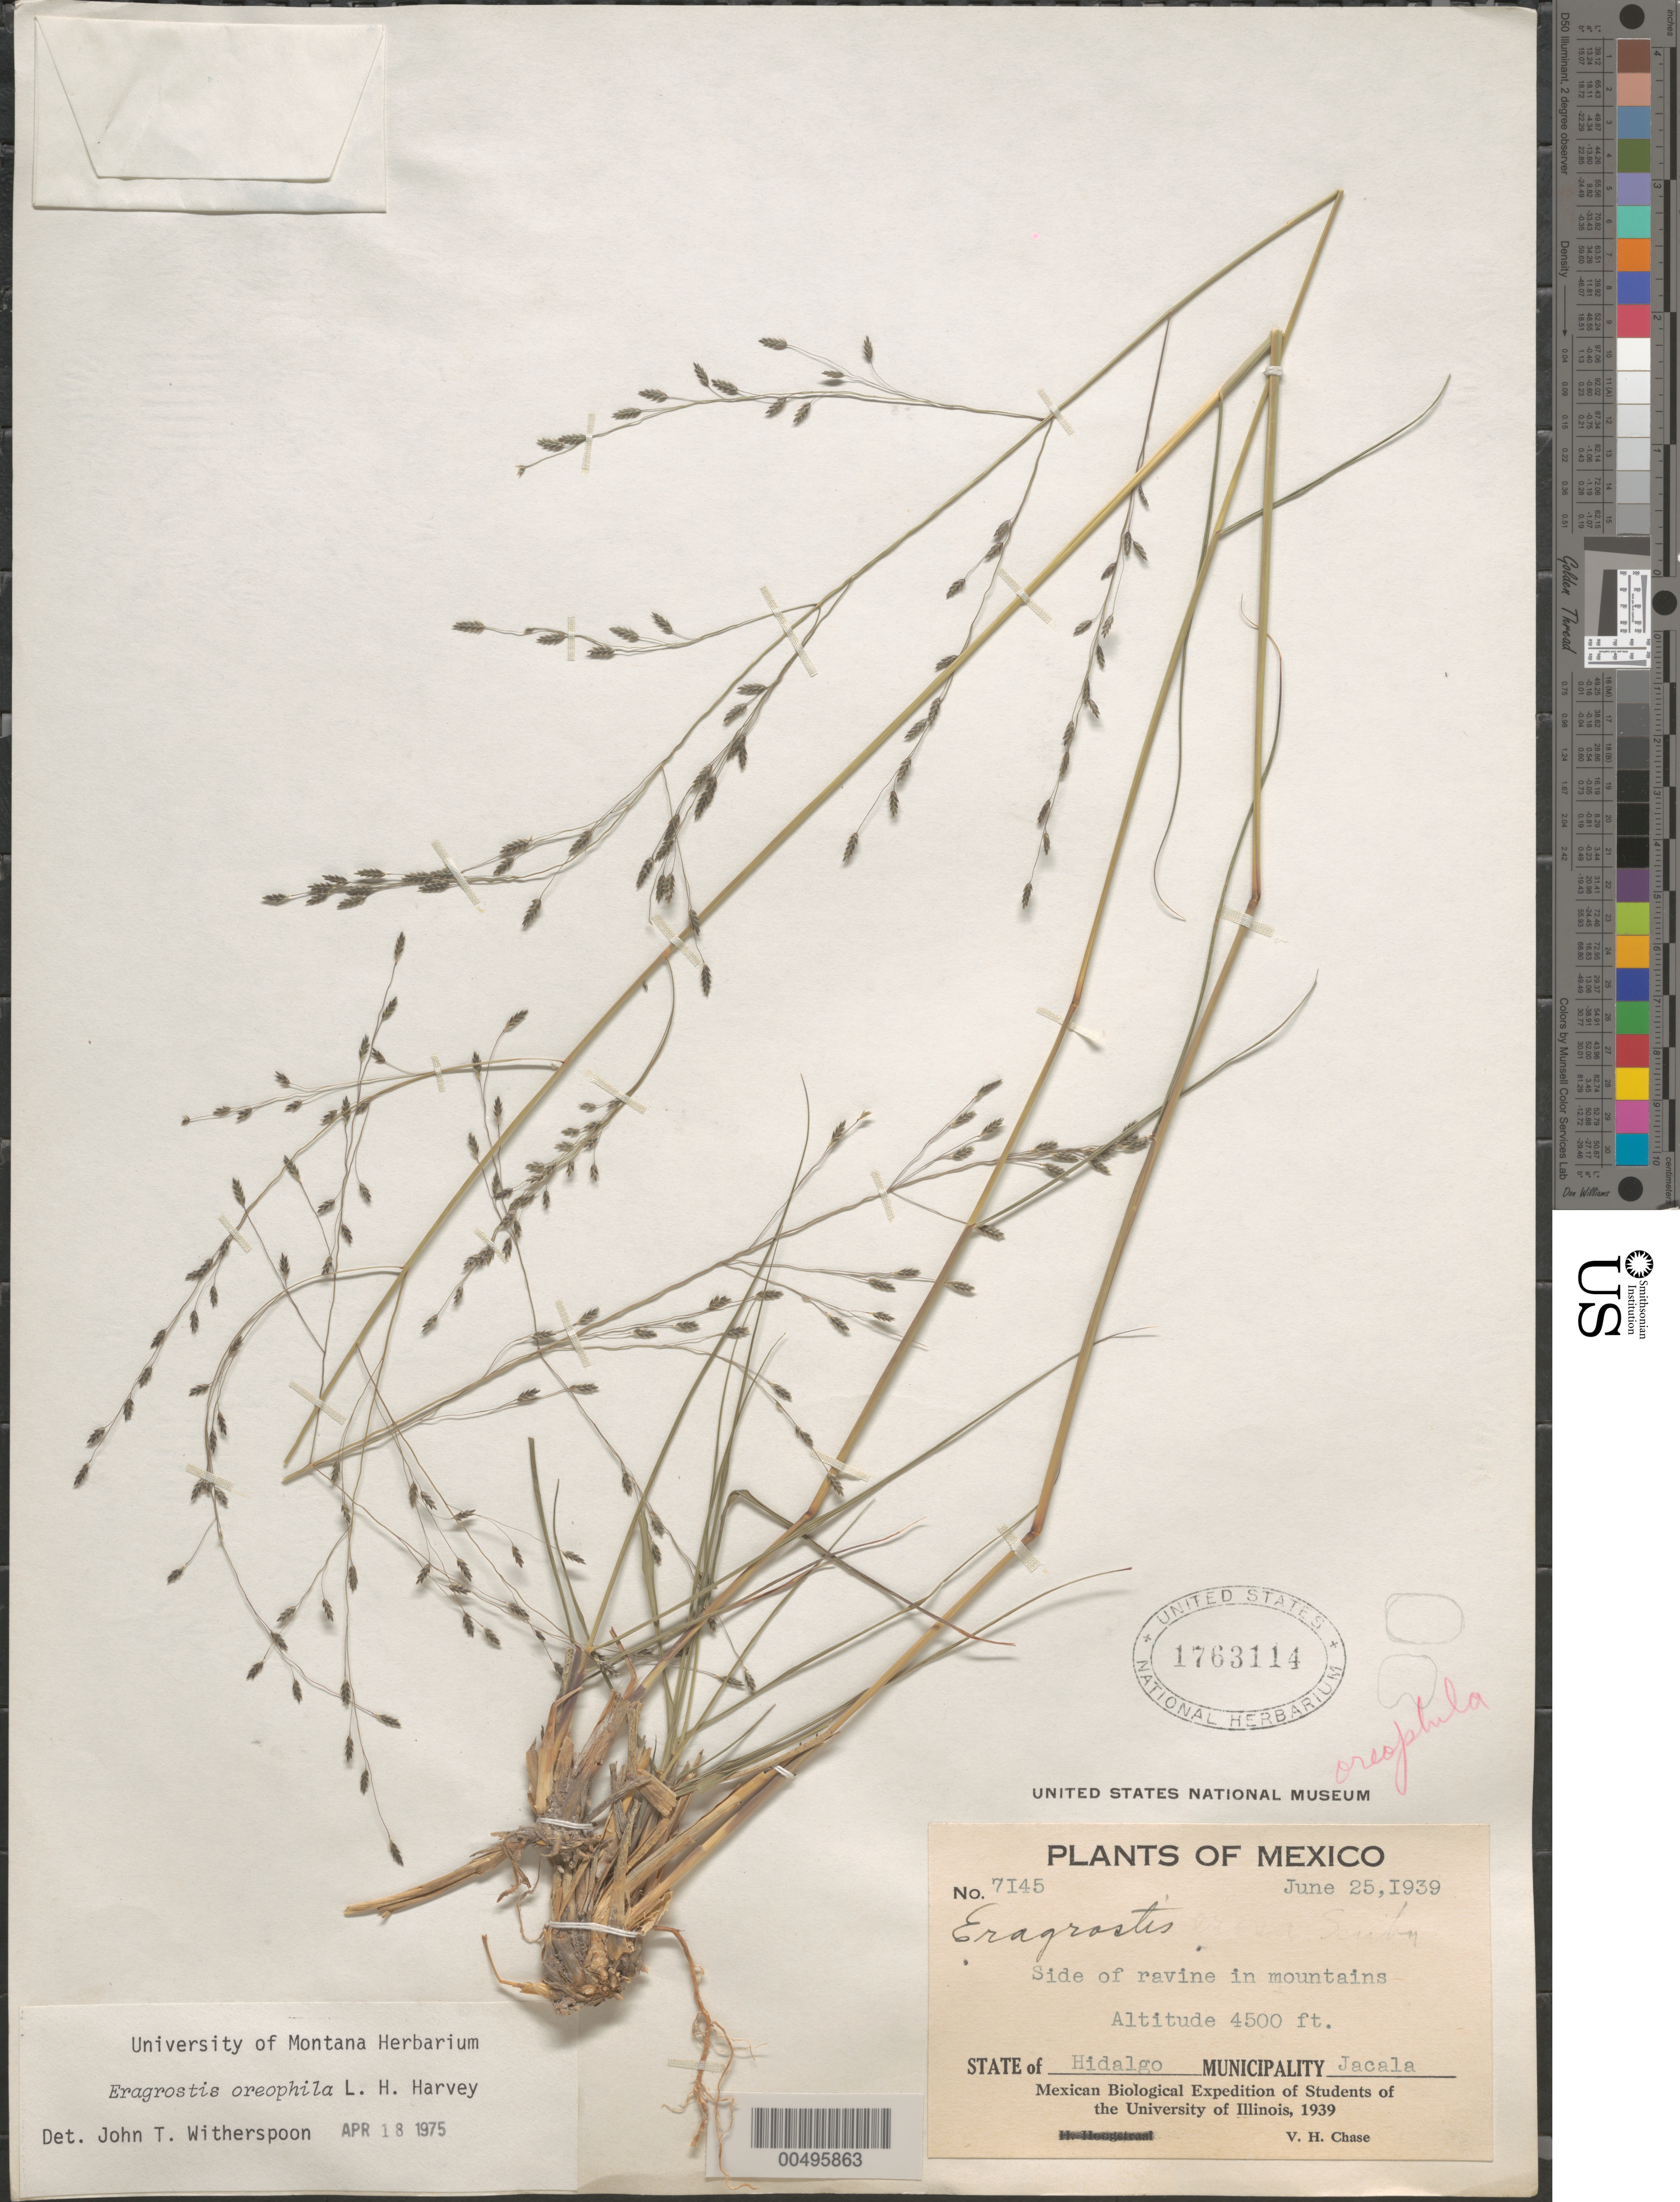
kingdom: Plantae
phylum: Tracheophyta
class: Liliopsida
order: Poales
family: Poaceae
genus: Eragrostis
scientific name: Eragrostis intermedia var. oreophila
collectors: V. H. Chase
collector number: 7145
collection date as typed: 25 Jun 1939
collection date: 1939-06-25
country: Mexico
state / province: Hidalgo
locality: Jacala Mun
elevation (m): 1372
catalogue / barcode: US 1763114